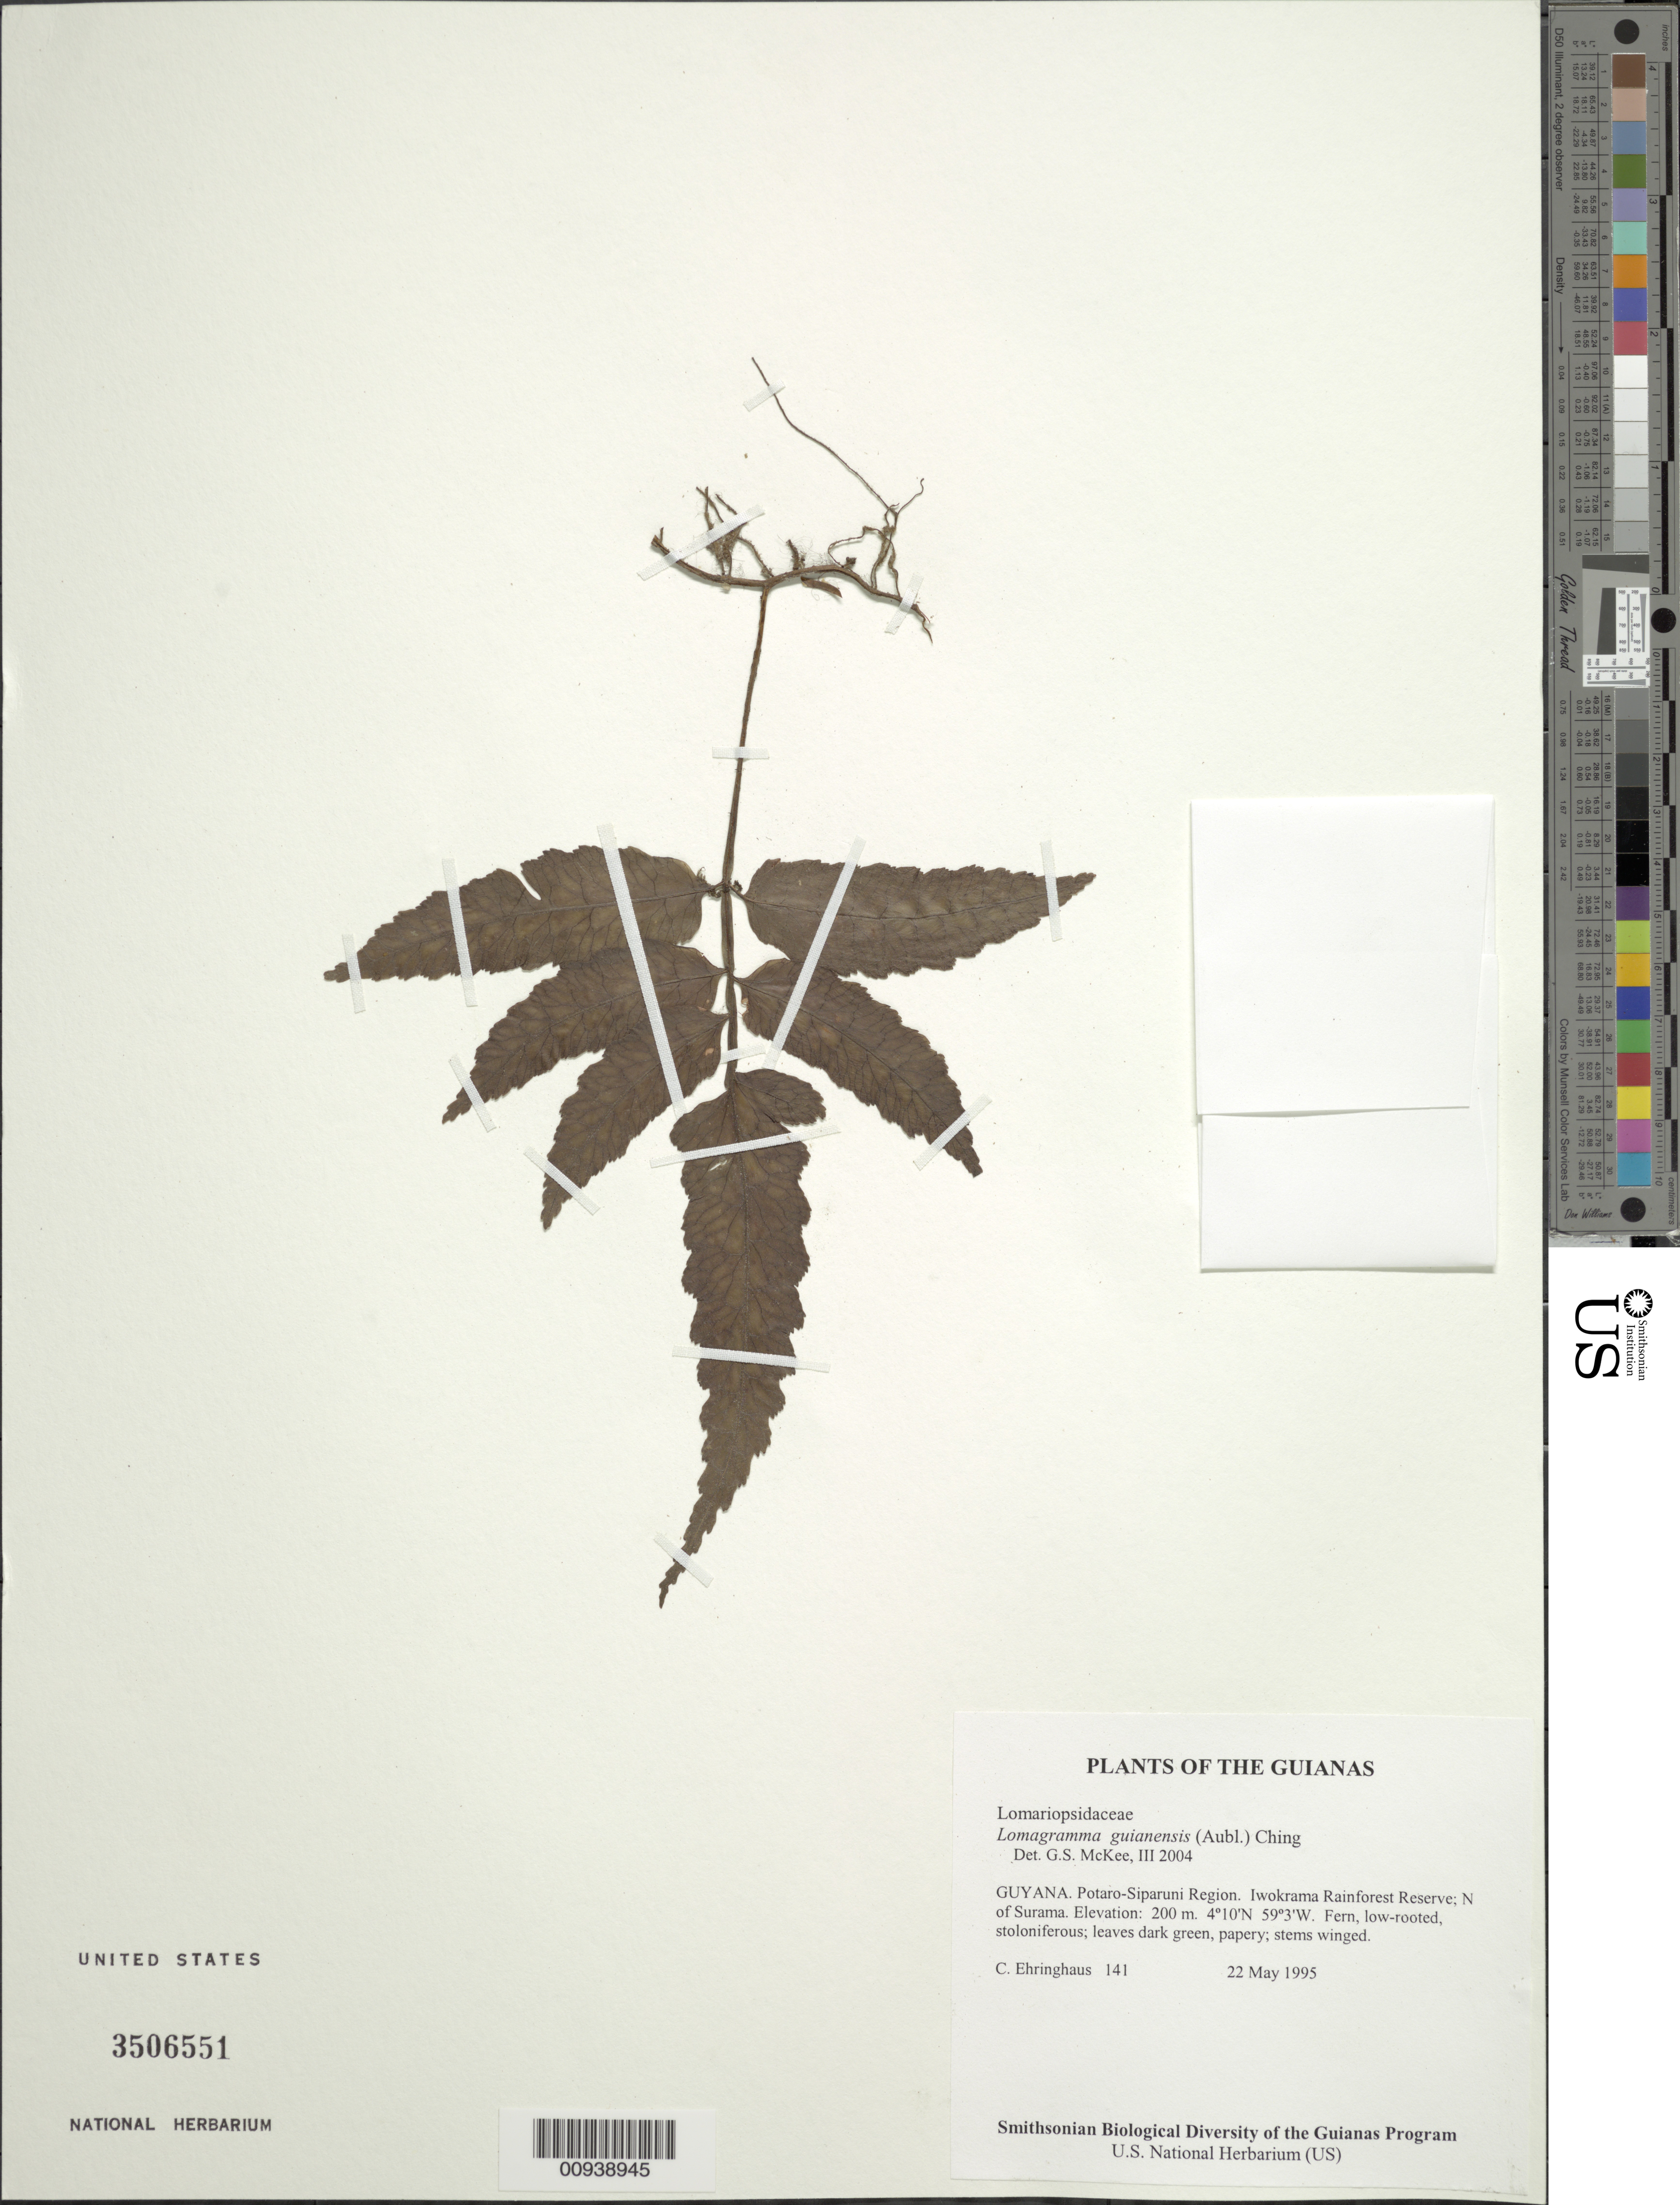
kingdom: Plantae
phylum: Tracheophyta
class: Polypodiopsida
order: Polypodiales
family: Dryopteridaceae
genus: Mickelia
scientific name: Mickelia guianensis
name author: (Aubl.) R.C. Moran et al.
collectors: C. Ehringhaus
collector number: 141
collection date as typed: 22 May 1995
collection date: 1995-05-22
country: Guyana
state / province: Potaro-Siparuni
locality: Iwokrama Rainforest Reserve; N of Surama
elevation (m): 200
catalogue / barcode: US 3506551